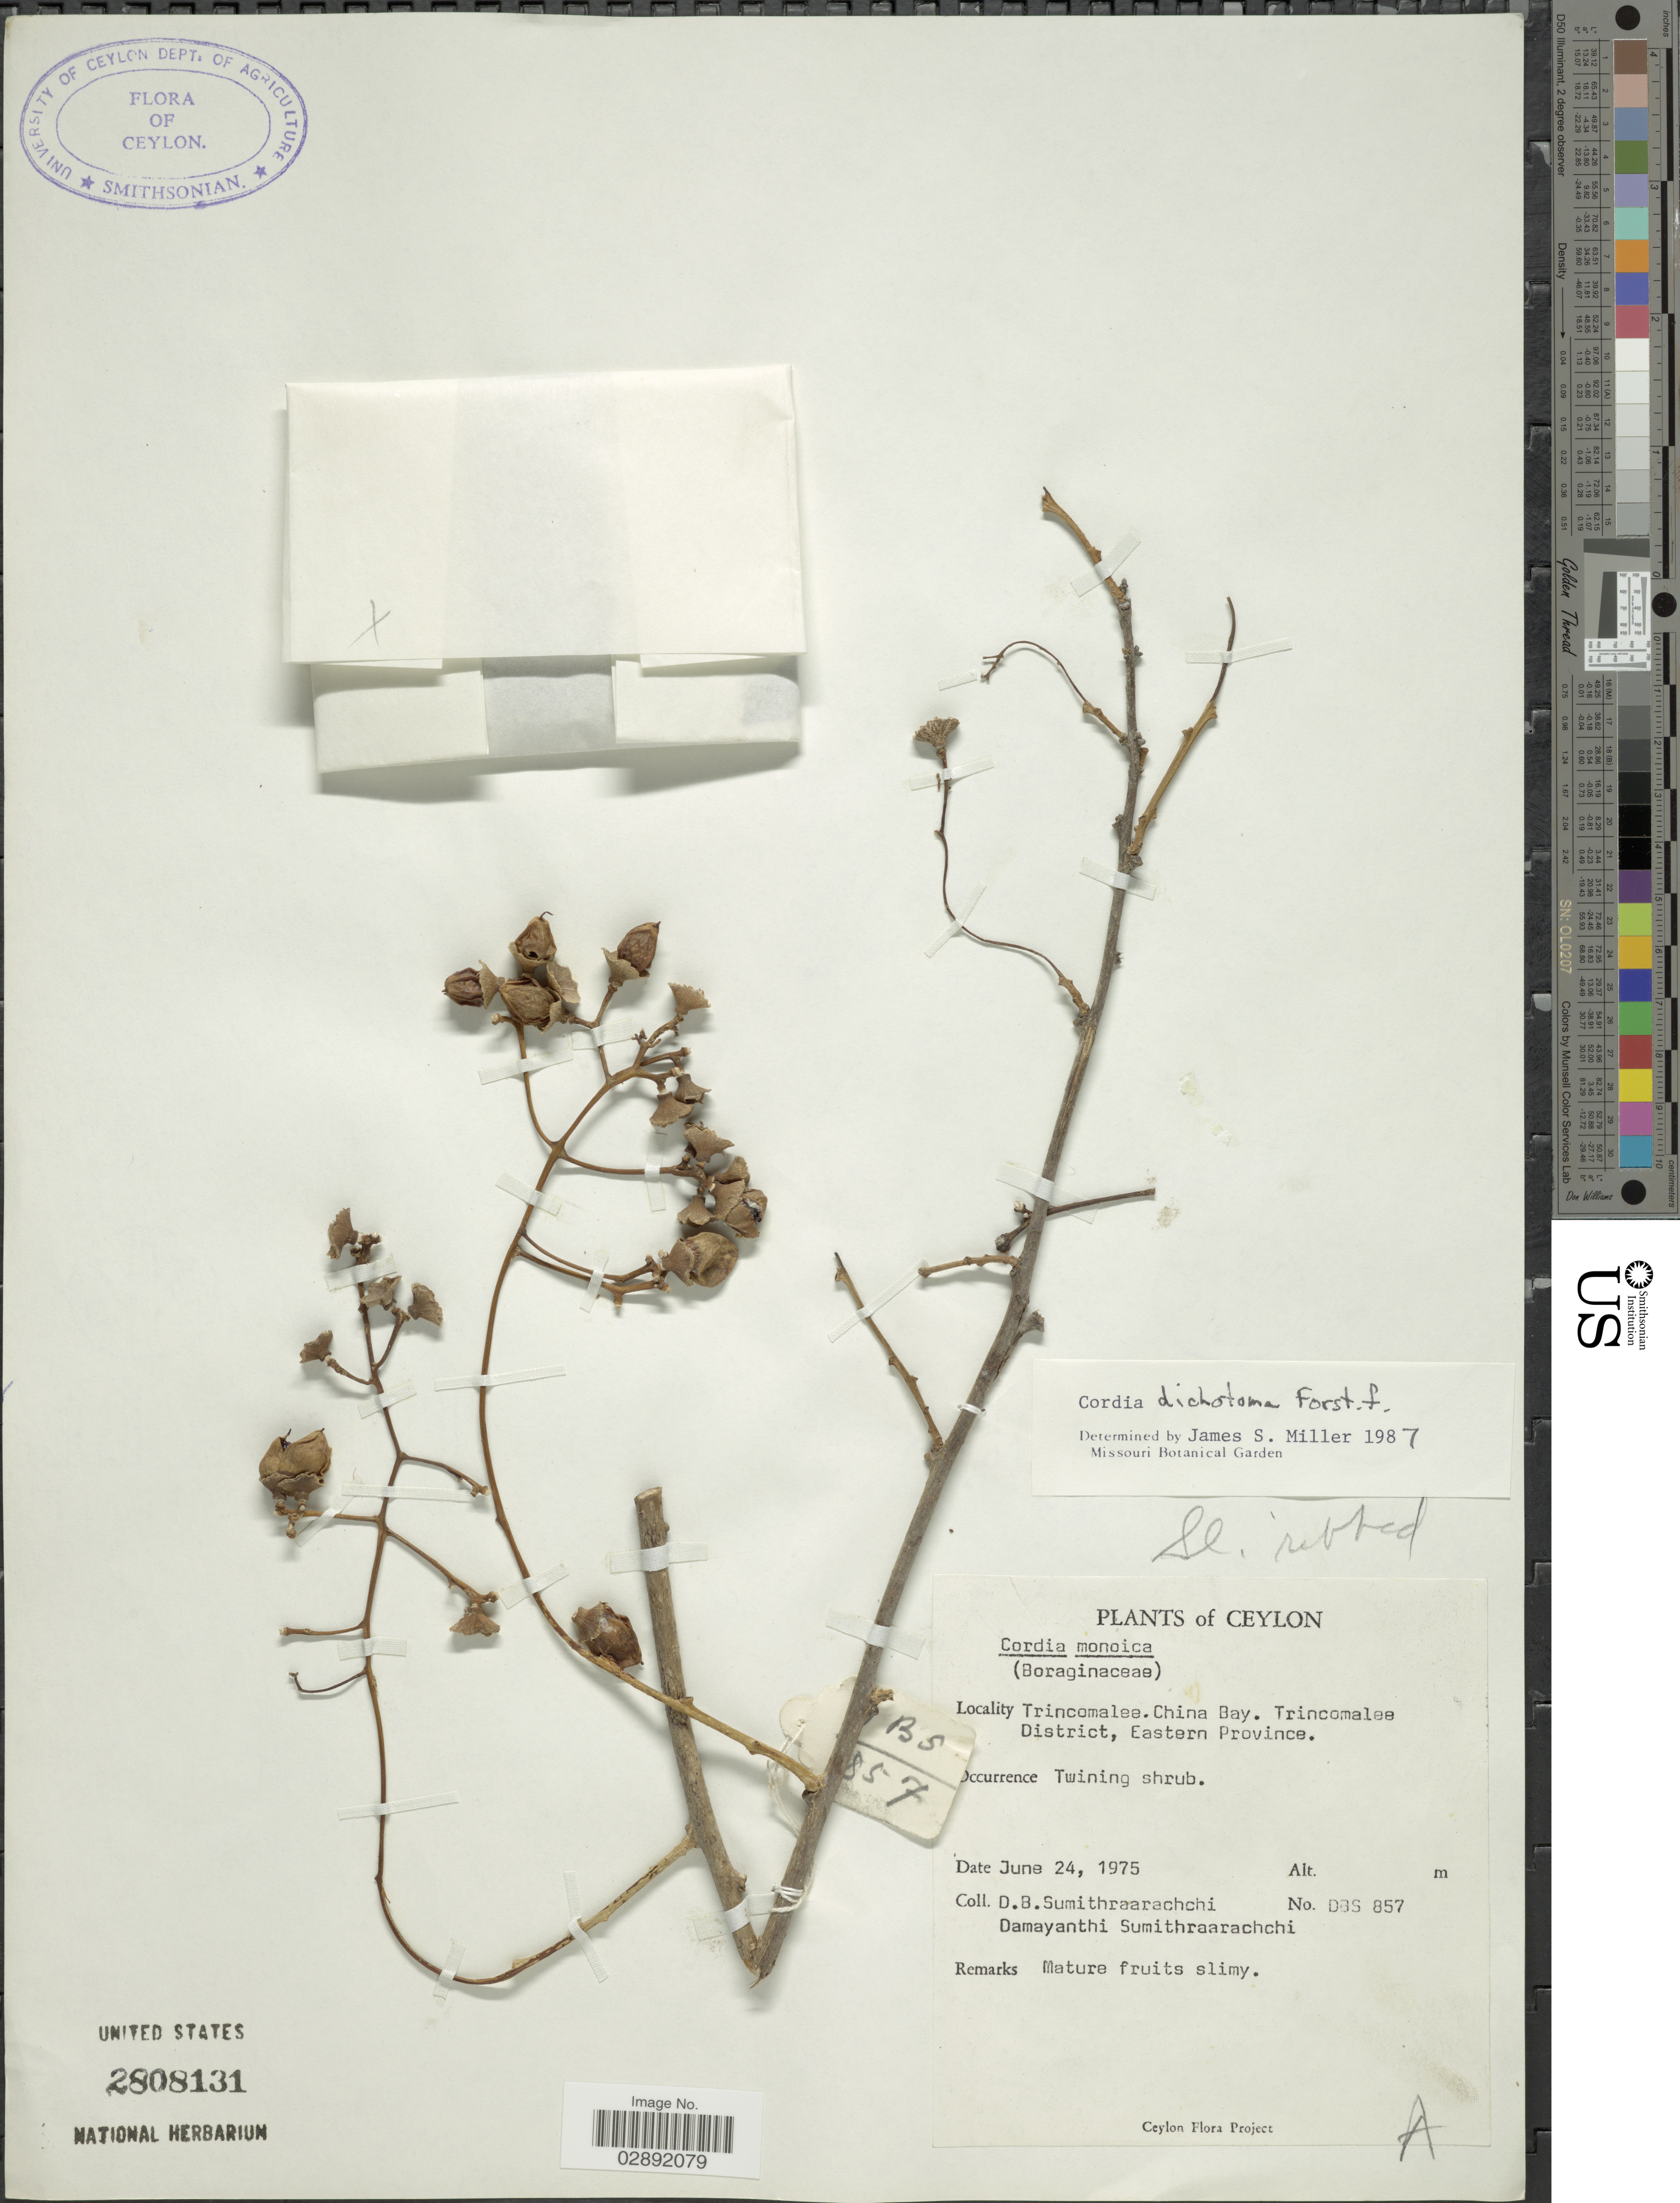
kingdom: Plantae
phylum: Tracheophyta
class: Magnoliopsida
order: Boraginales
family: Cordiaceae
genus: Cordia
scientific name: Cordia dichotoma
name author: G. Forst.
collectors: D. B. Sumithraarachchi & D. Sumithraarachchi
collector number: DBS857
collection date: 1975-06-24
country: Sri Lanka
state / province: Eastern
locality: Trincomalee, China Bay. Trincomalee District, Eastern Province.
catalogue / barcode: US 2808131